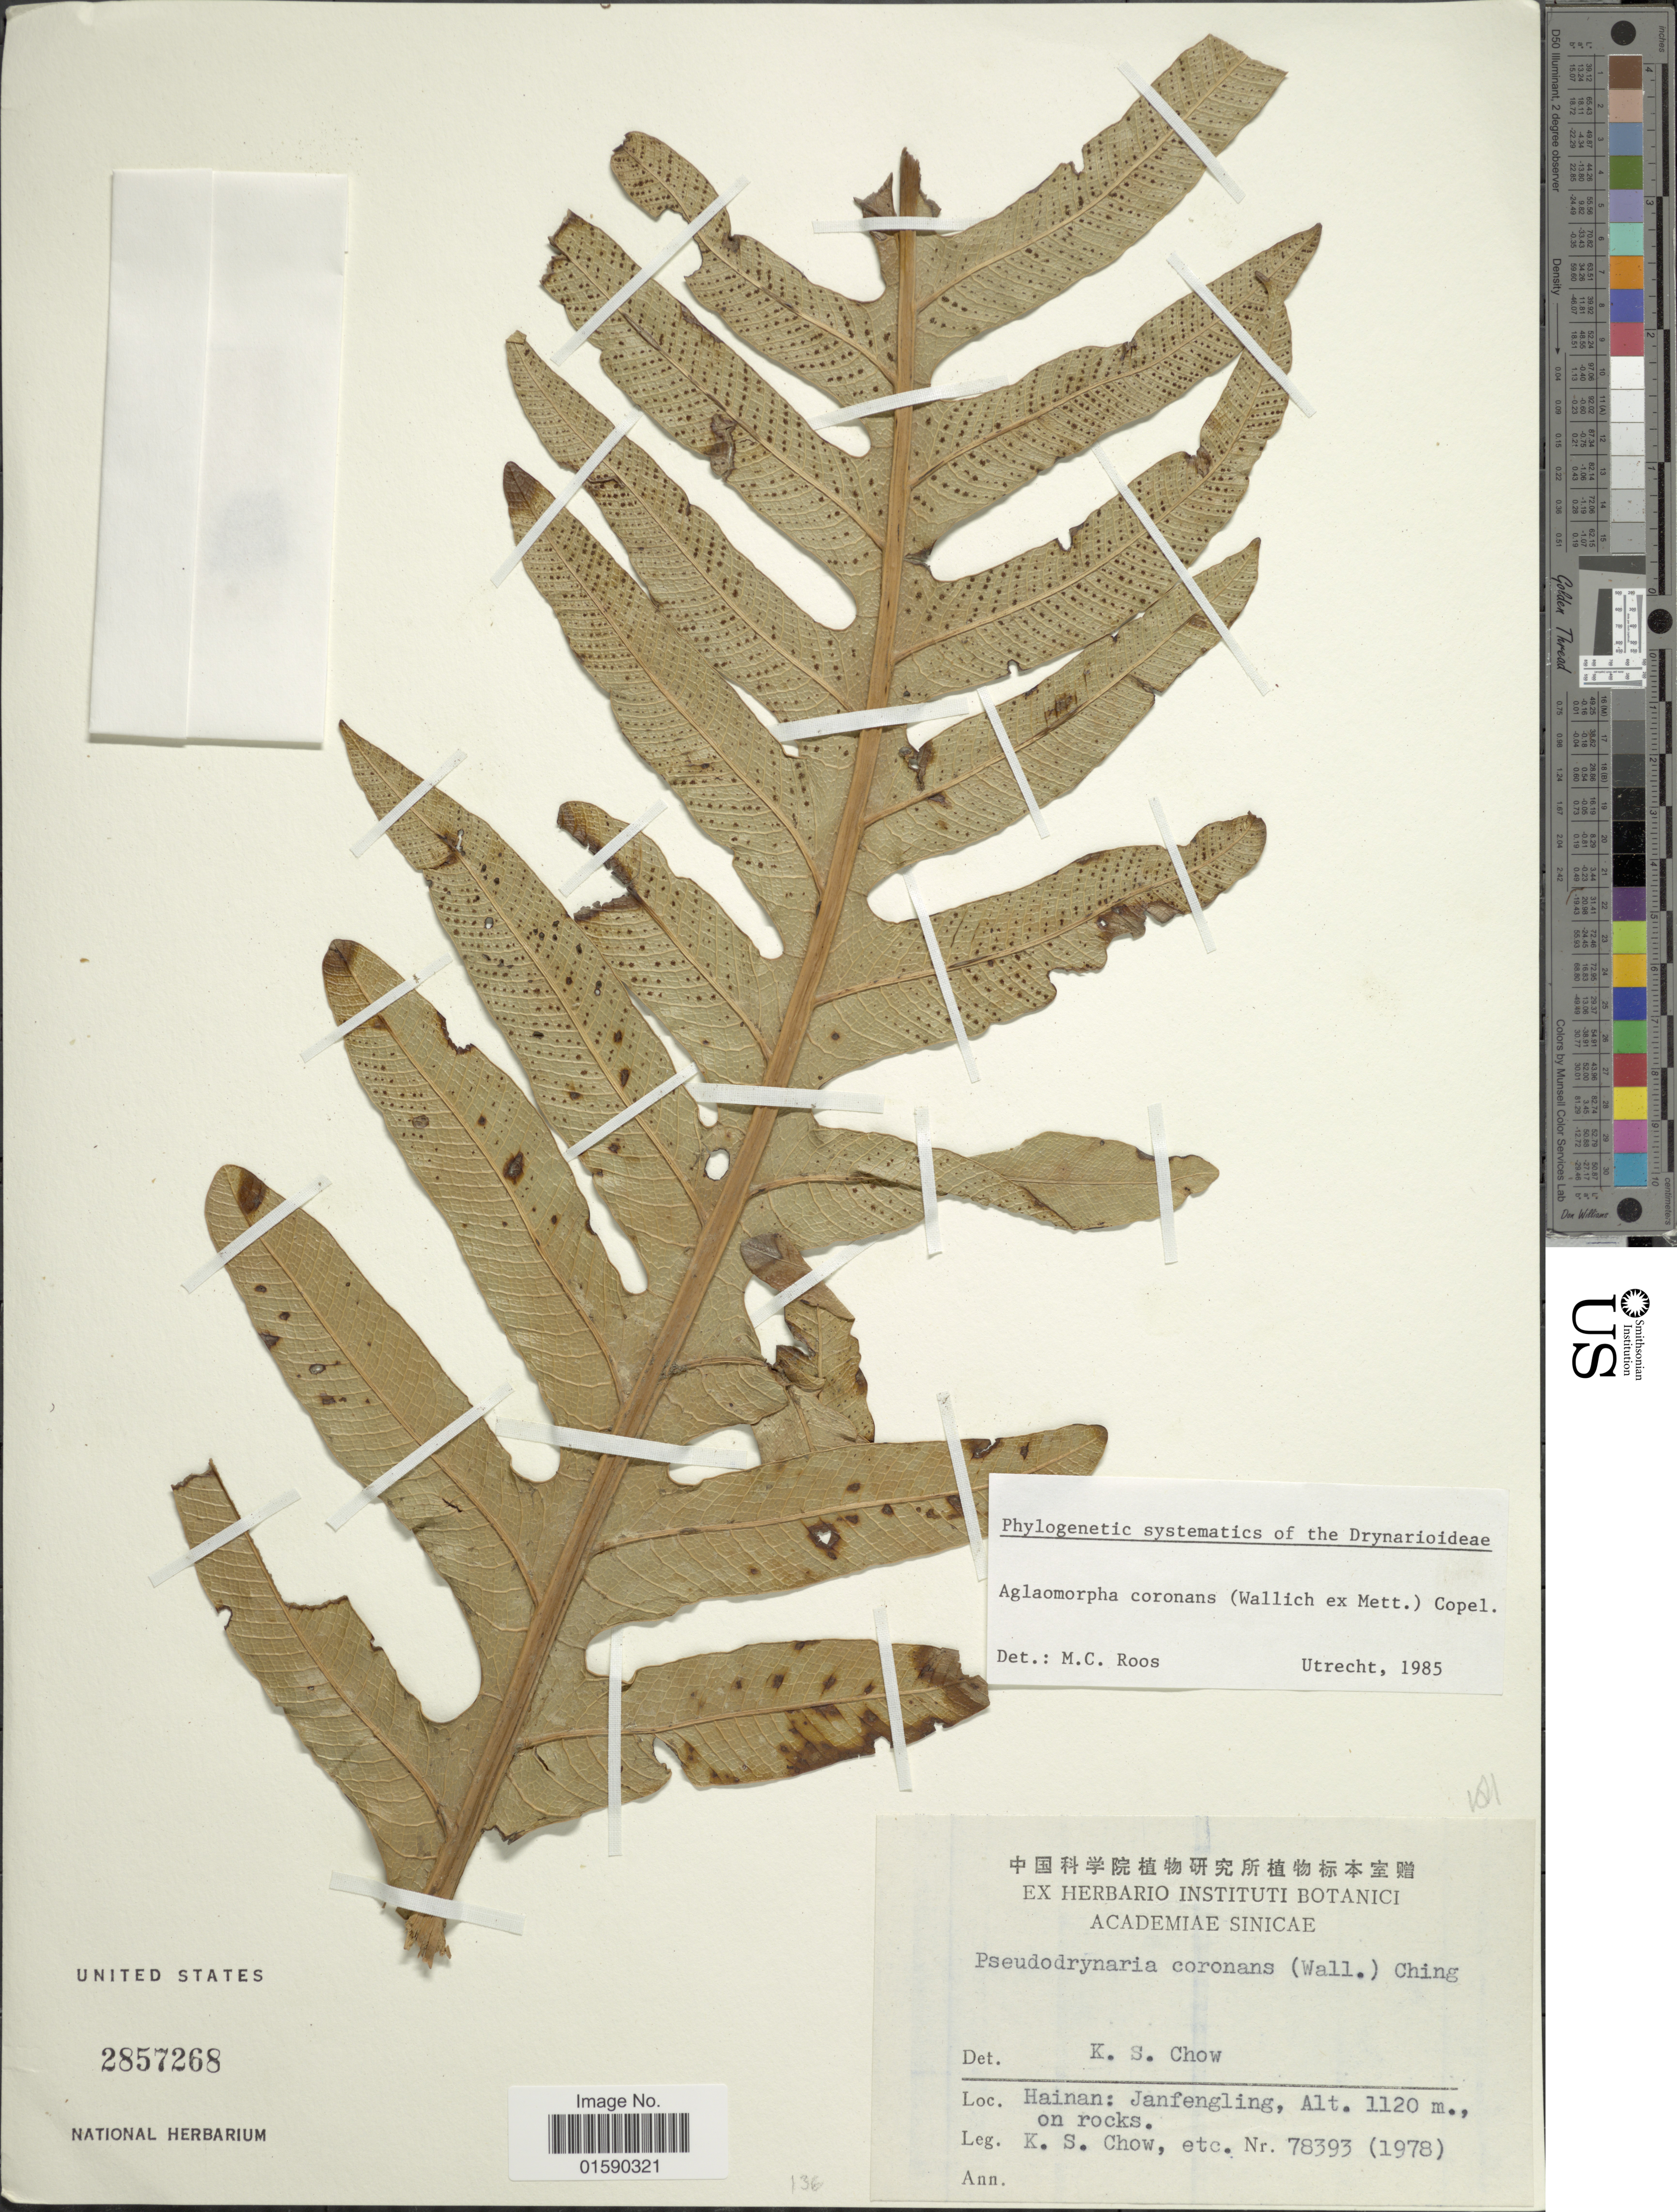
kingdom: Plantae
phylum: Tracheophyta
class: Polypodiopsida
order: Polypodiales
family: Polypodiaceae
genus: Aglaomorpha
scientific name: Aglaomorpha coronans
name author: (Wall. ex Mett.) Copel.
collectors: K. S. Chow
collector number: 78393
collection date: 1978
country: China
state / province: Hainan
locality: Hainan: Janfengling,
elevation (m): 1120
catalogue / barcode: US 2857268